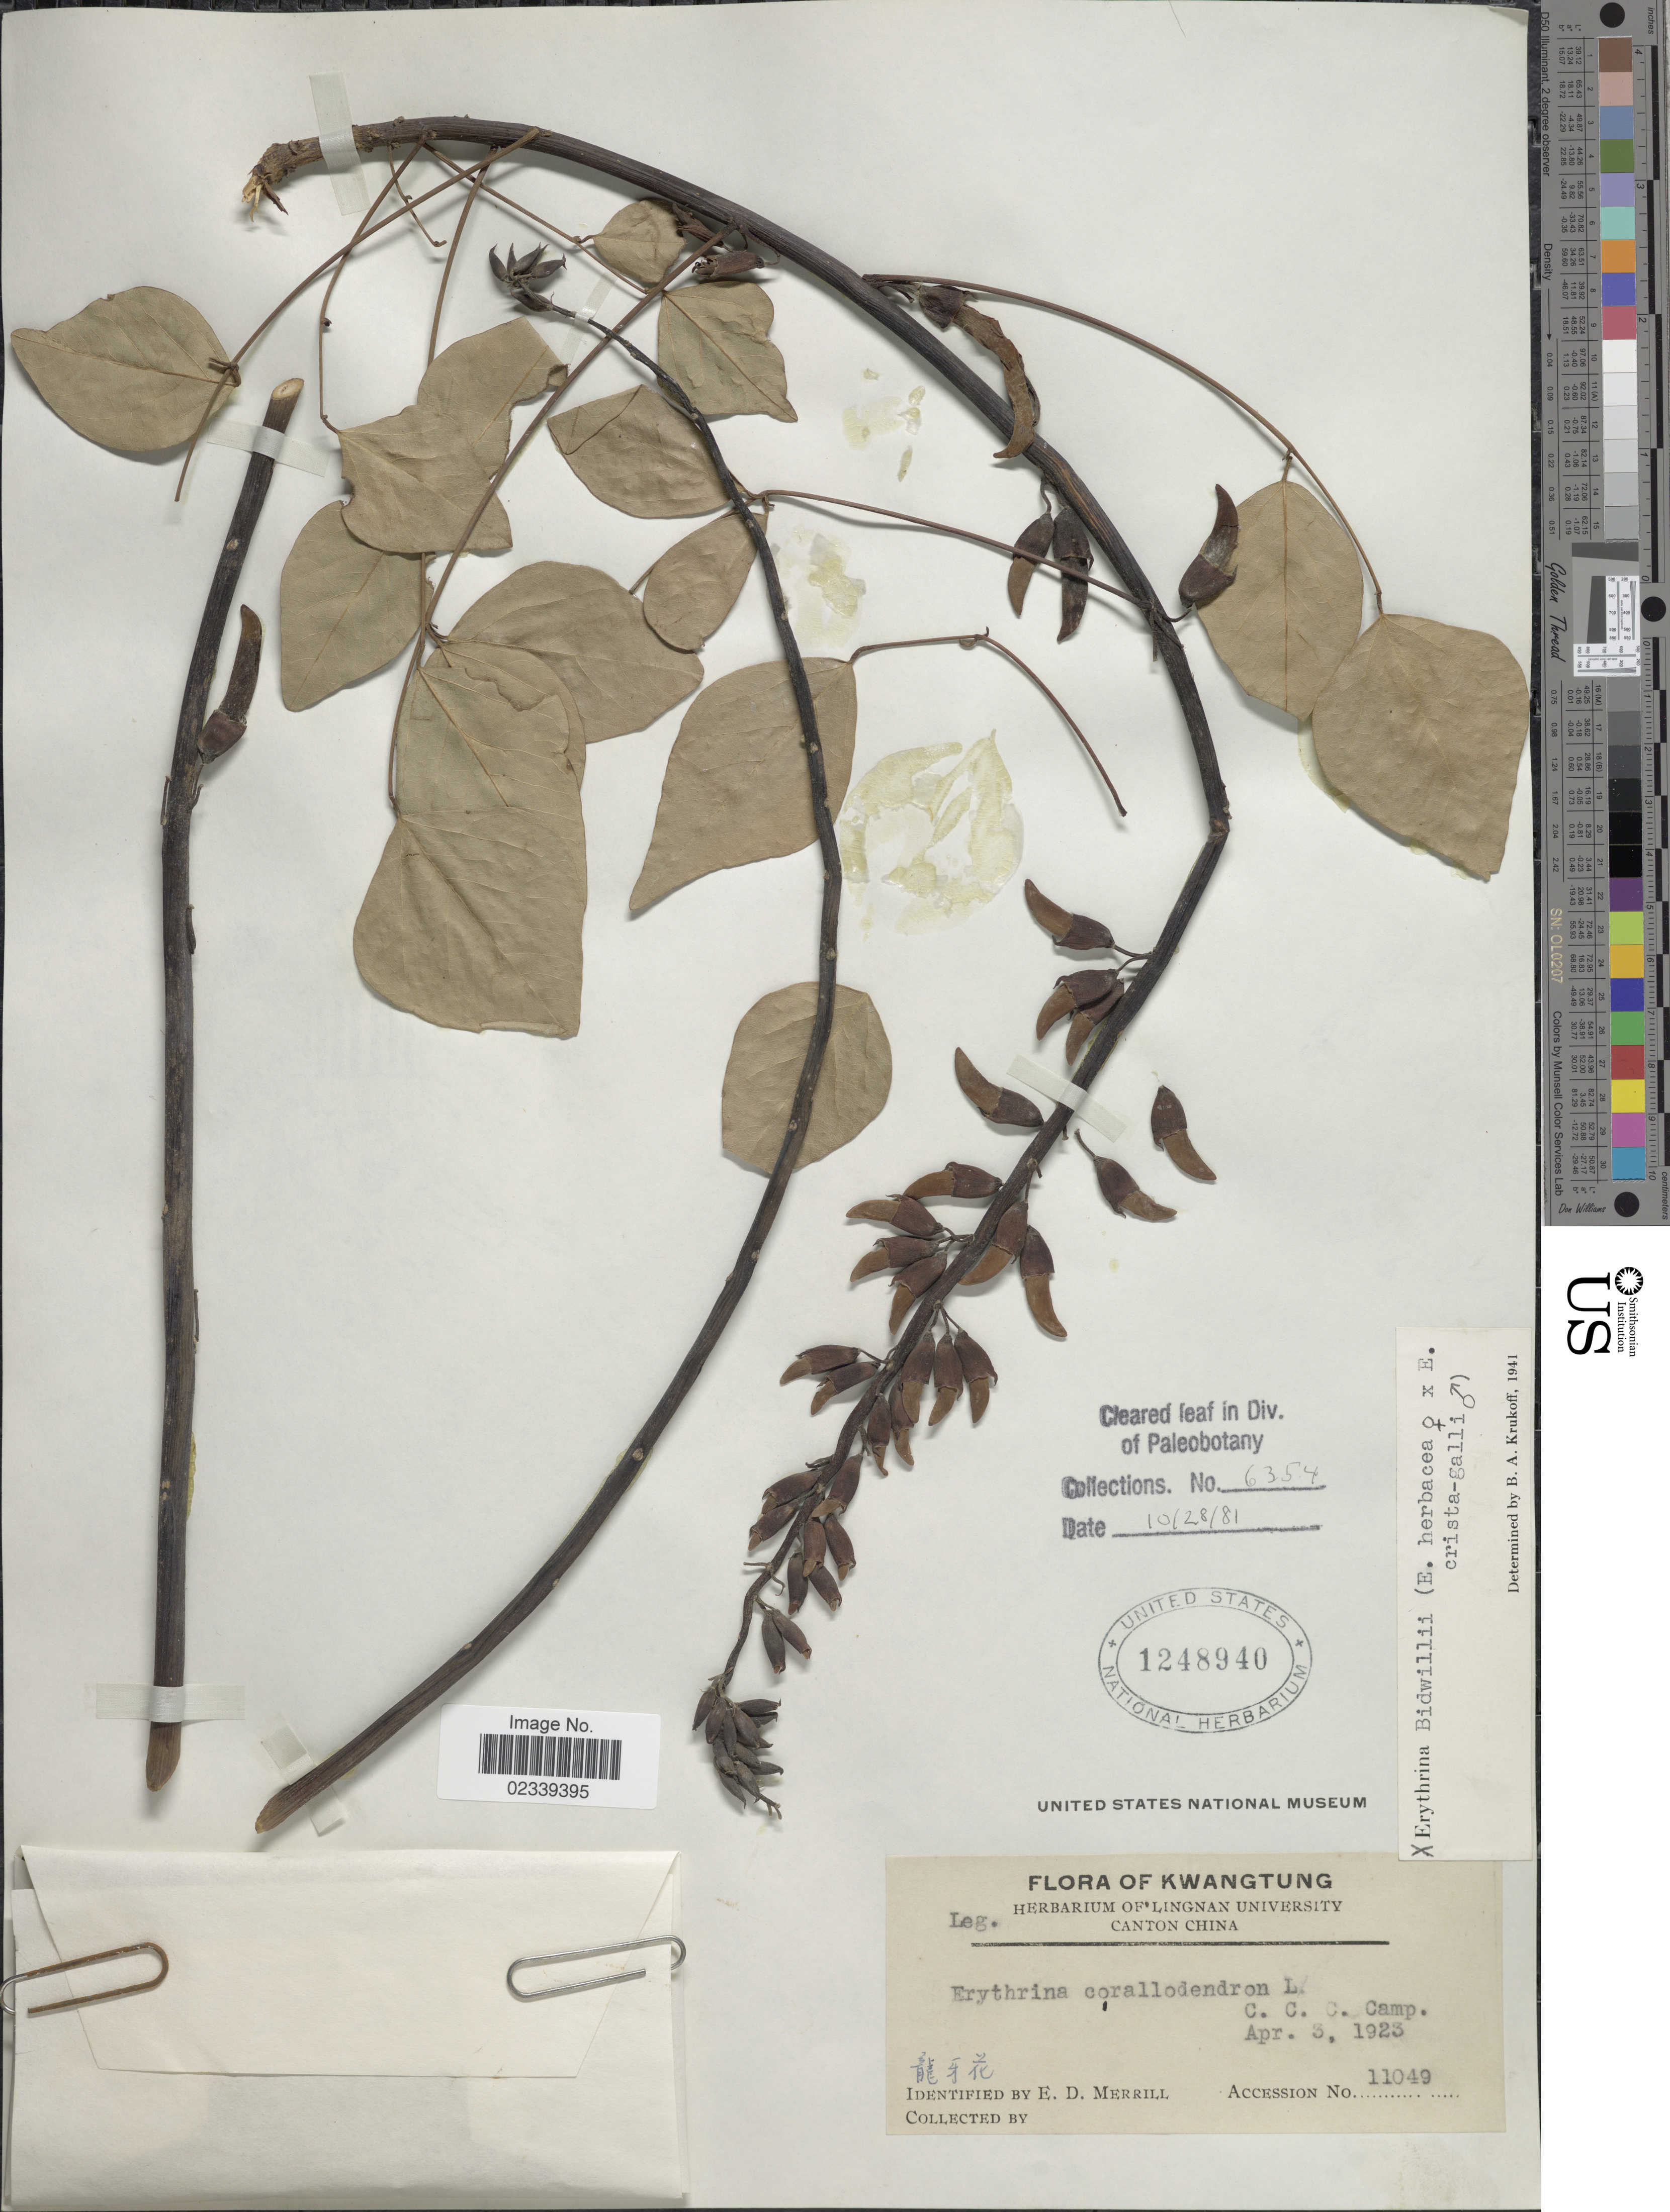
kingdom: Plantae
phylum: Tracheophyta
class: Magnoliopsida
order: Fabales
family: Fabaceae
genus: Erythrina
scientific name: Erythrina x bidwillii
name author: Lindl.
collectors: ex Herb. Lingnan University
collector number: Accession 11049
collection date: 1923-04-03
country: China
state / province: Guangdong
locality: Kwangtung, C.C.C. Camp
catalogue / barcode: US 1248940